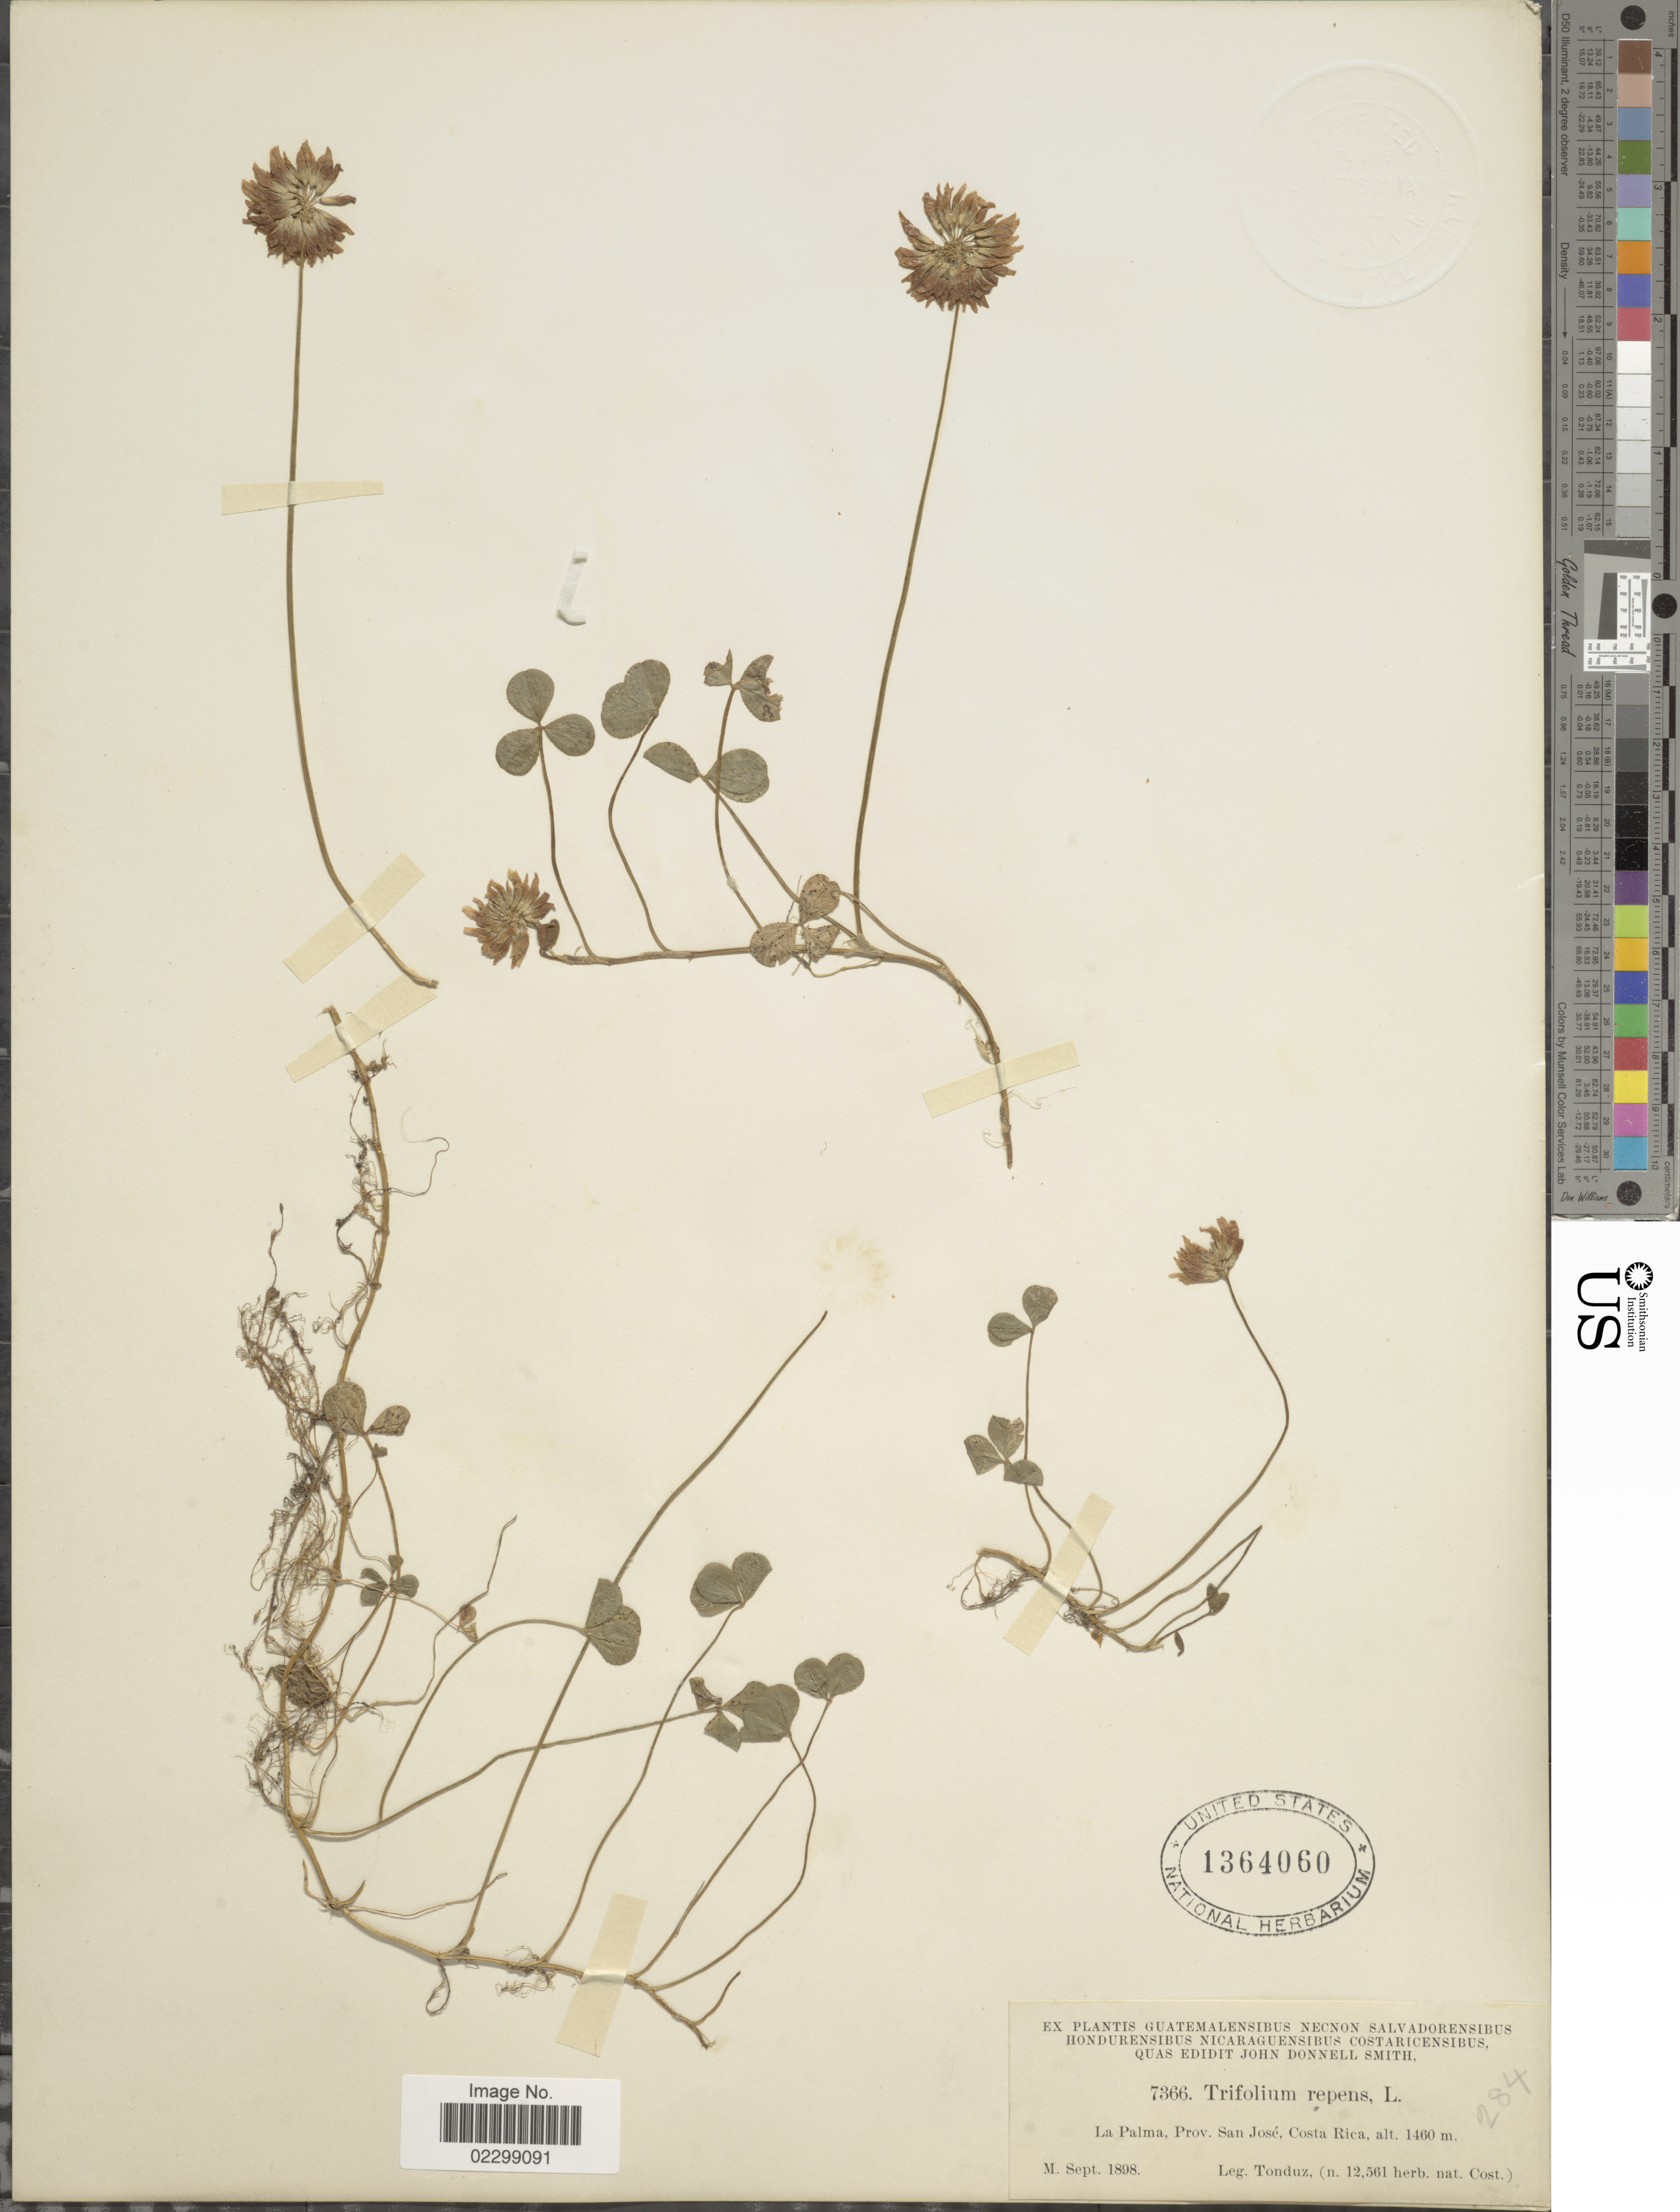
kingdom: Plantae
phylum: Tracheophyta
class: Magnoliopsida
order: Fabales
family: Fabaceae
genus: Trifolium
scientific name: Trifolium repens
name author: L.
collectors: A. Tonduz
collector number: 12561/7366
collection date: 1898-09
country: Costa Rica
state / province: San José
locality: La Palma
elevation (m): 1460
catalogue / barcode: US 1364060